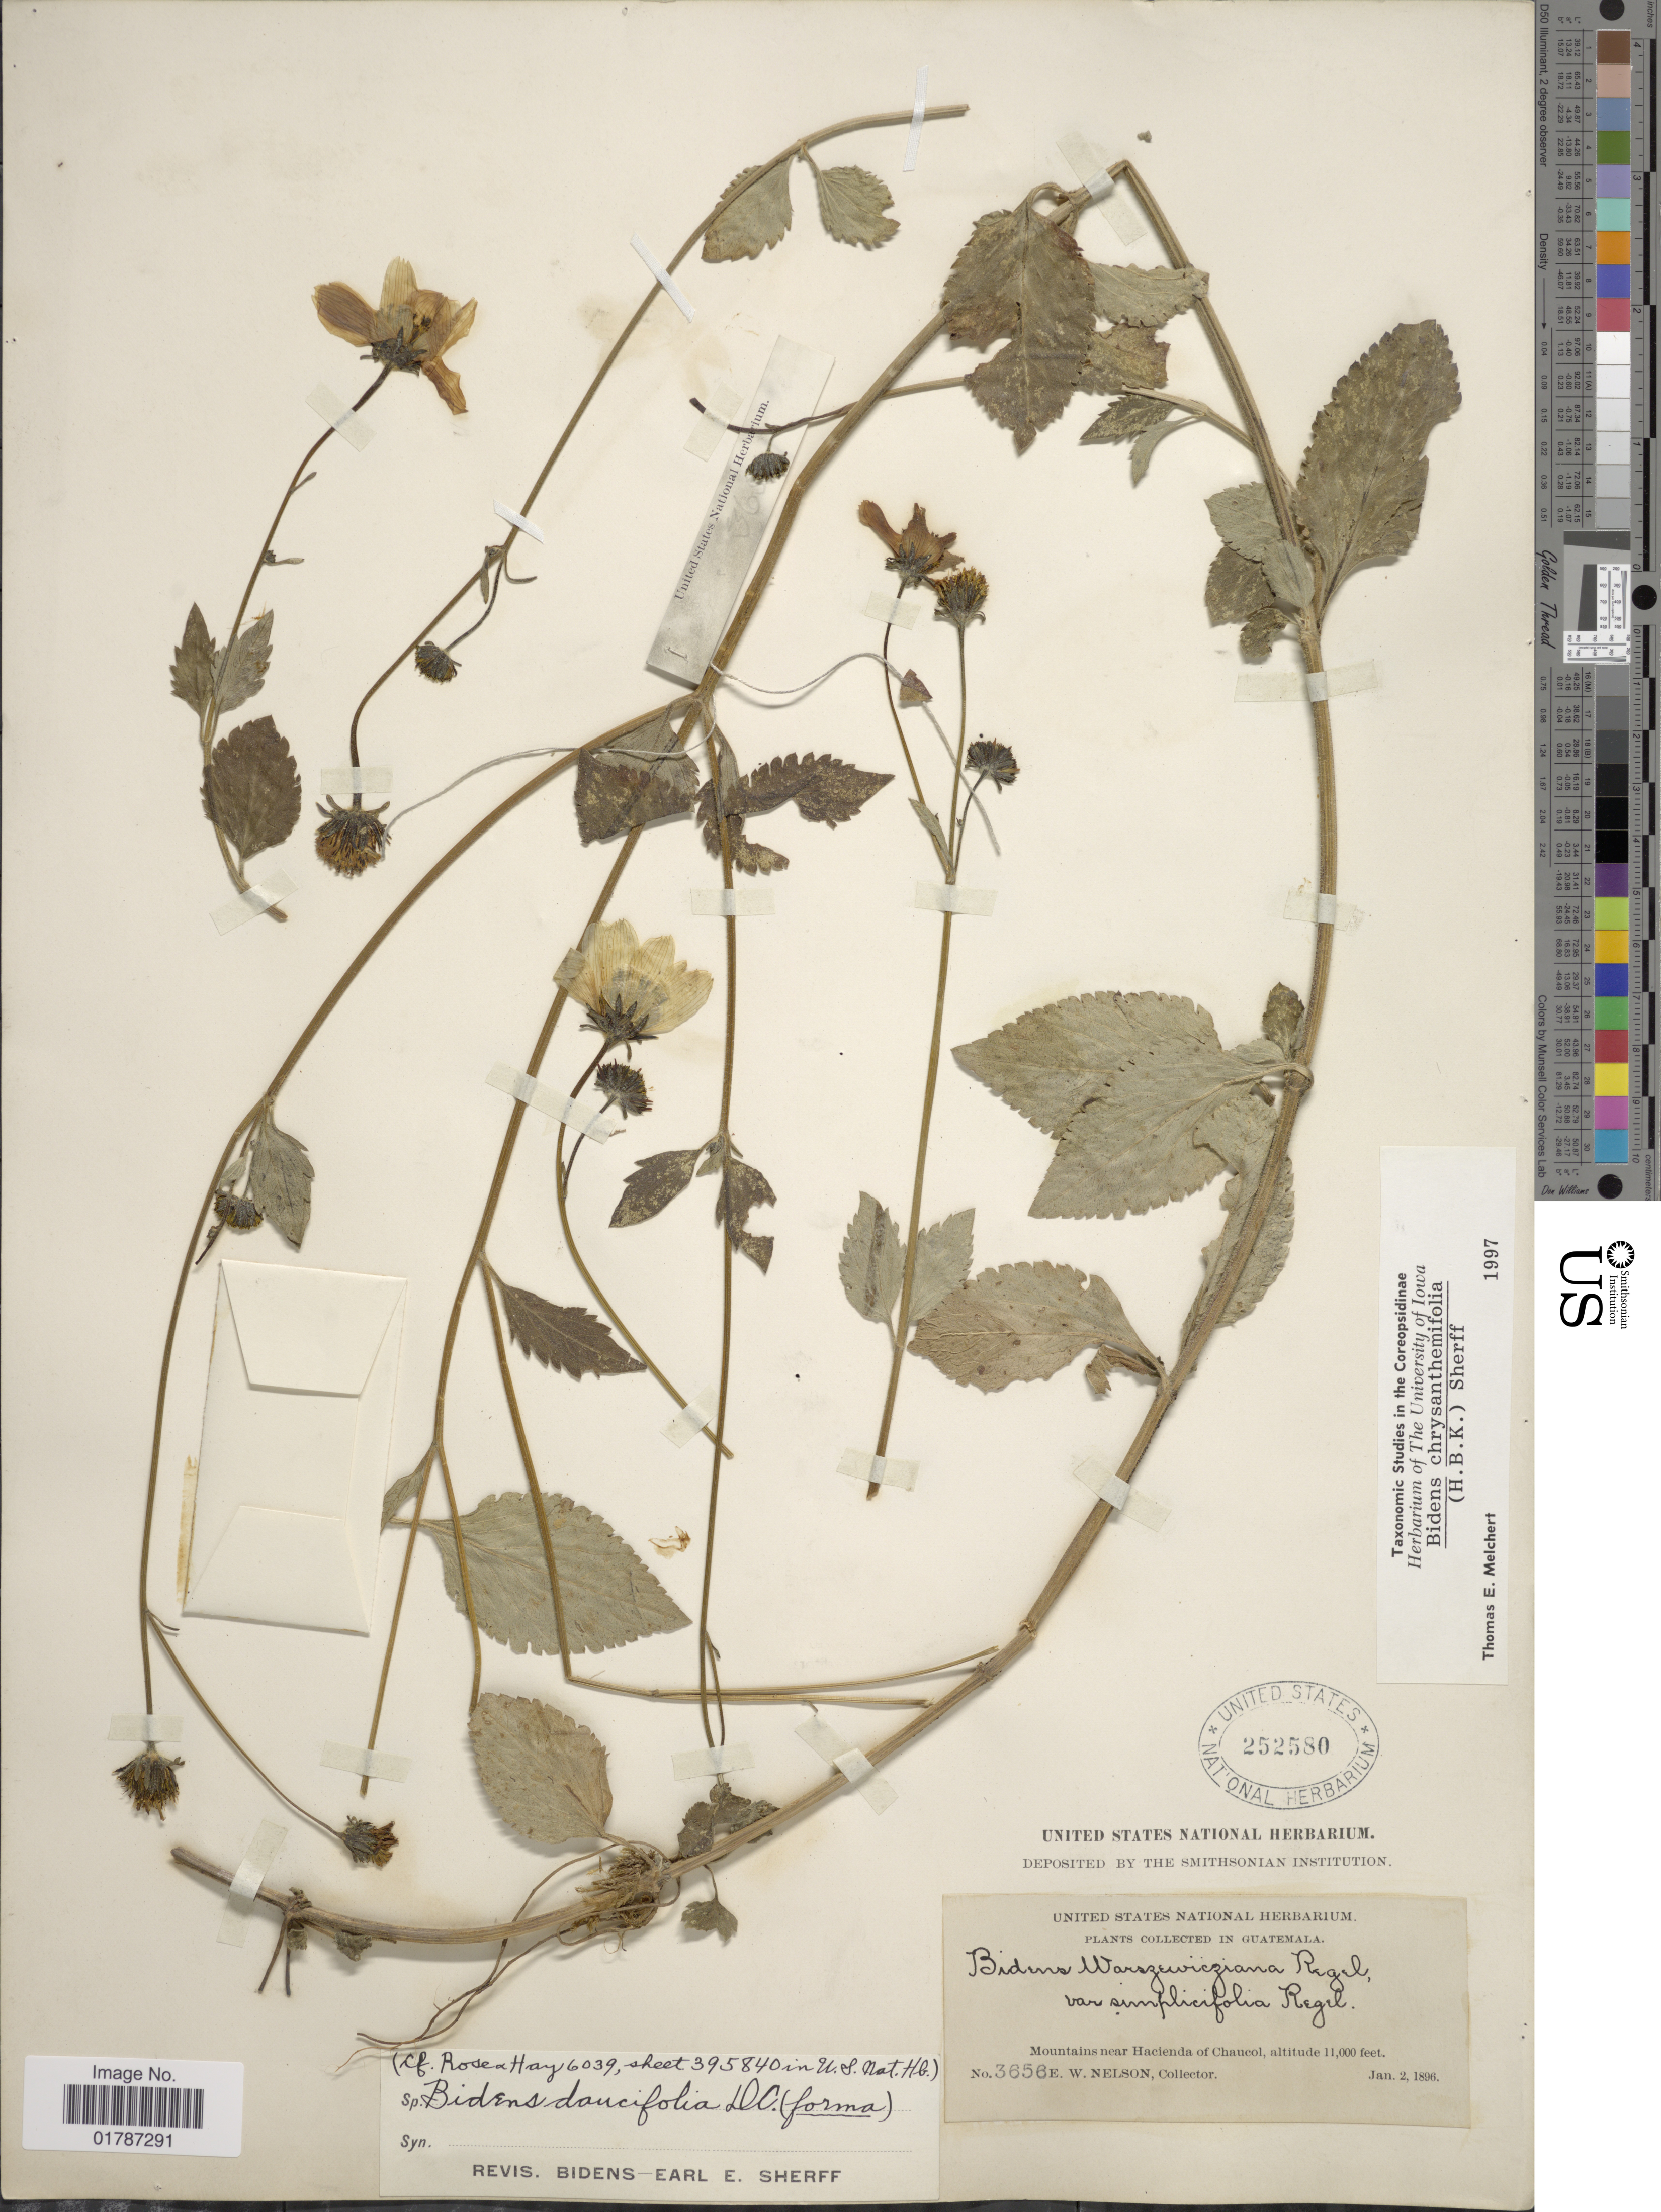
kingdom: Plantae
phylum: Tracheophyta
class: Magnoliopsida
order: Asterales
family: Asteraceae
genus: Bidens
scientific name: Bidens chrysanthemifolia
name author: (Kunth) Sherff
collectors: E. W. Nelson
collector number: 3656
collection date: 1896-01-02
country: Guatemala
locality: Mountains near Hacienda of Chaucol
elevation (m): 3353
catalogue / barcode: US 252580